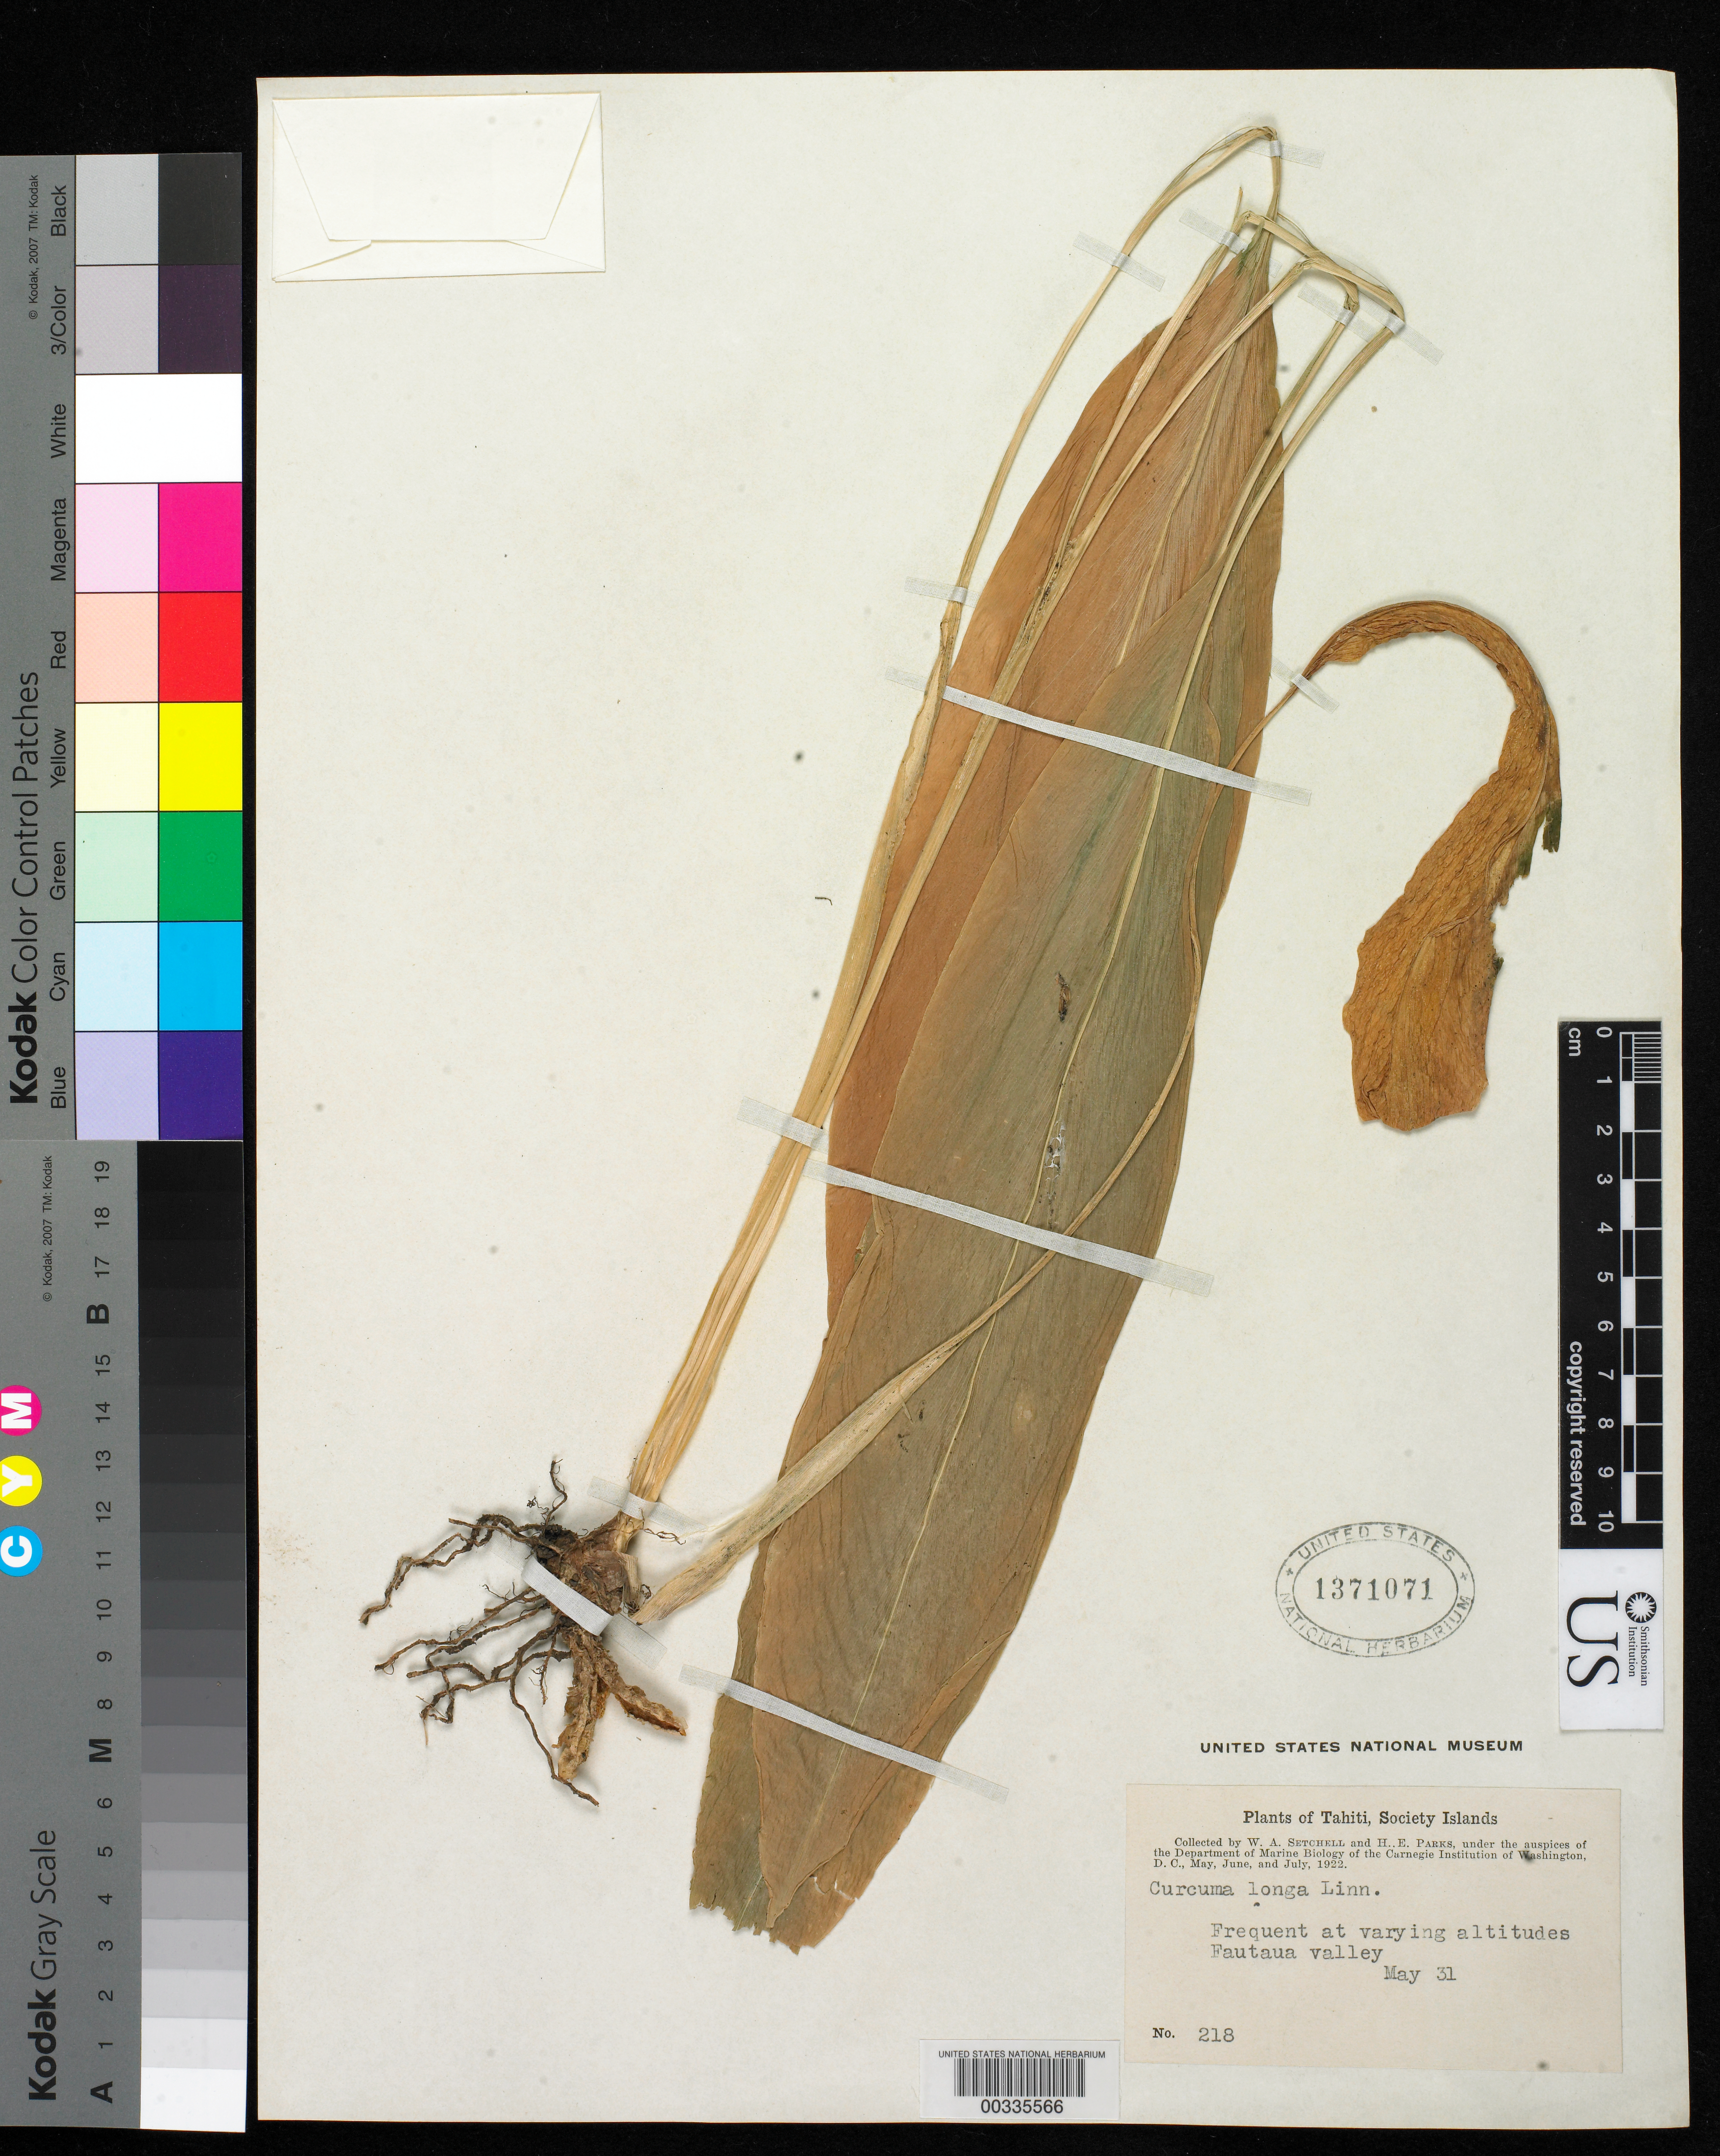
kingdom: Plantae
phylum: Tracheophyta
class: Liliopsida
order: Zingiberales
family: Zingiberaceae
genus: Curcuma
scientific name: Curcuma longa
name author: L.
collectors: W. Setchell & H. E. Parks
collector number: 218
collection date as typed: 31 May 1922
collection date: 1922-05-31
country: French Polynesia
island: Tahiti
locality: Frequent at varying altitudes, fautaua valley [Society Is.]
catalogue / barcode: US 1371071